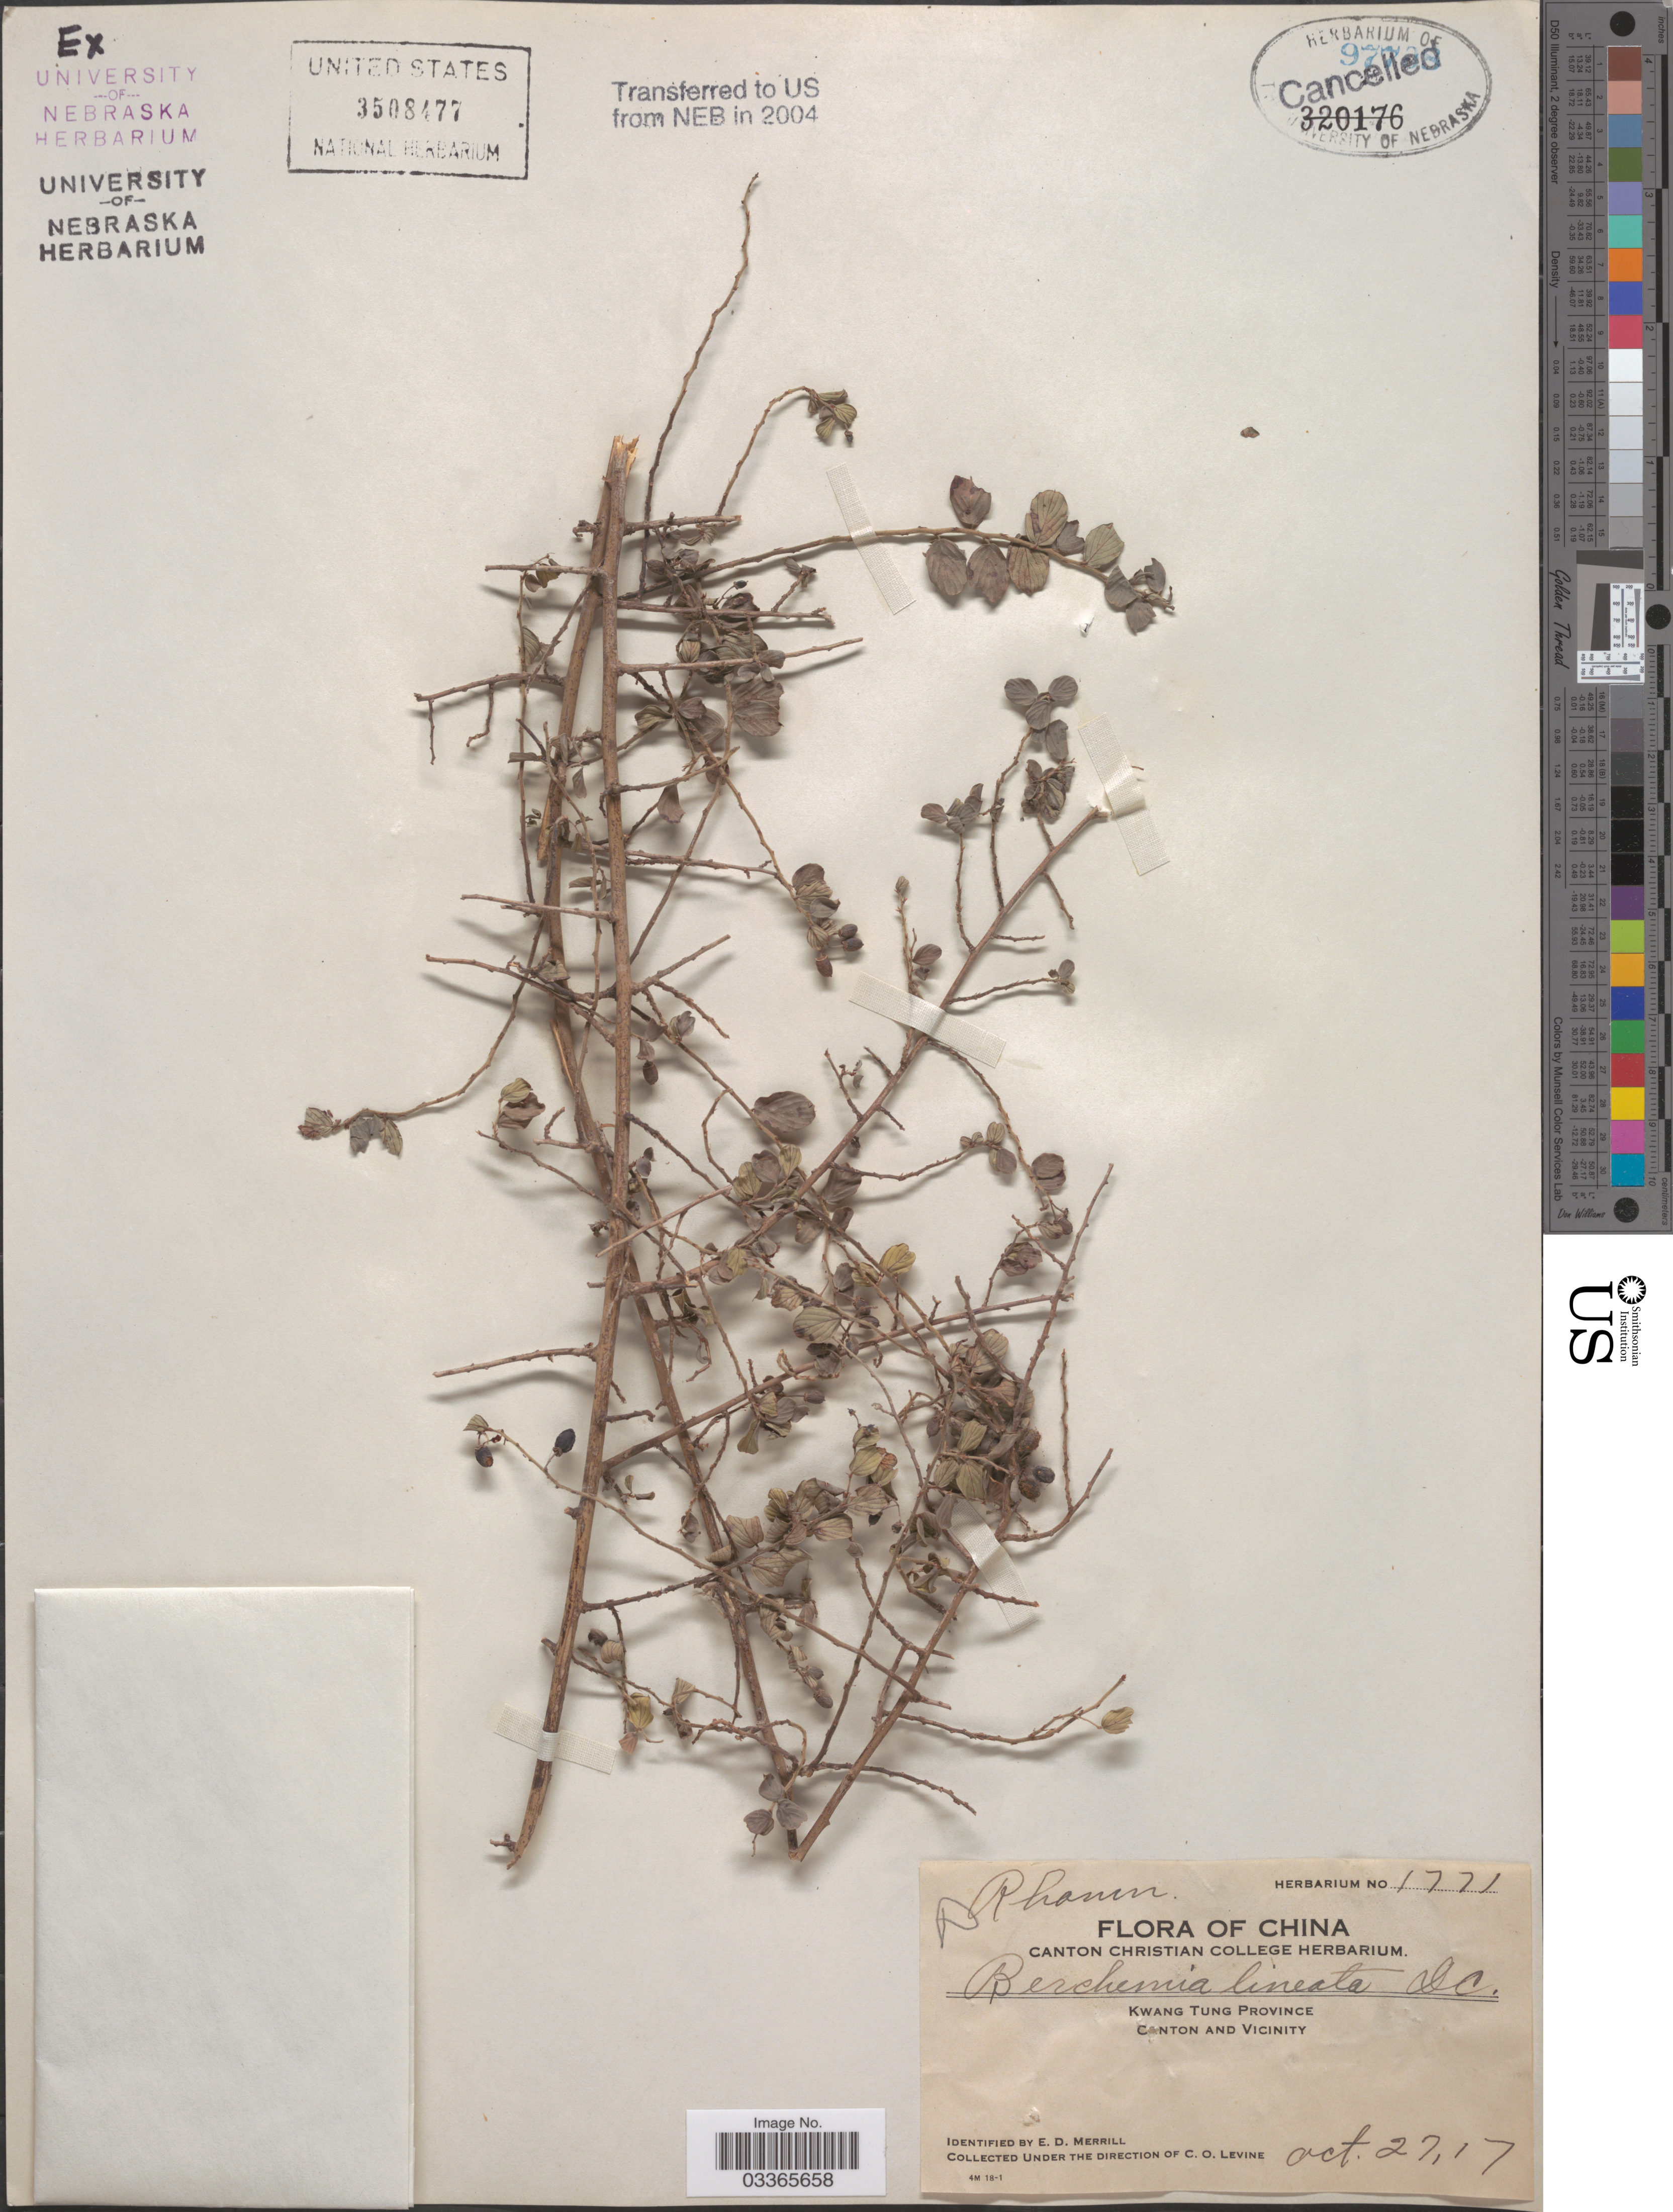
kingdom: Plantae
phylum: Tracheophyta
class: Magnoliopsida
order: Rosales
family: Rhamnaceae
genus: Berchemia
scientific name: Berchemia lineata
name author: (L.) DC.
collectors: E. D. Merrill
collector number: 1771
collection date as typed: Transcribed d/m/y: 27/10/17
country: China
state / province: Guangdong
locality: Kwang Tung Province, Canton and Vicinity.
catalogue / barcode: US 3508477